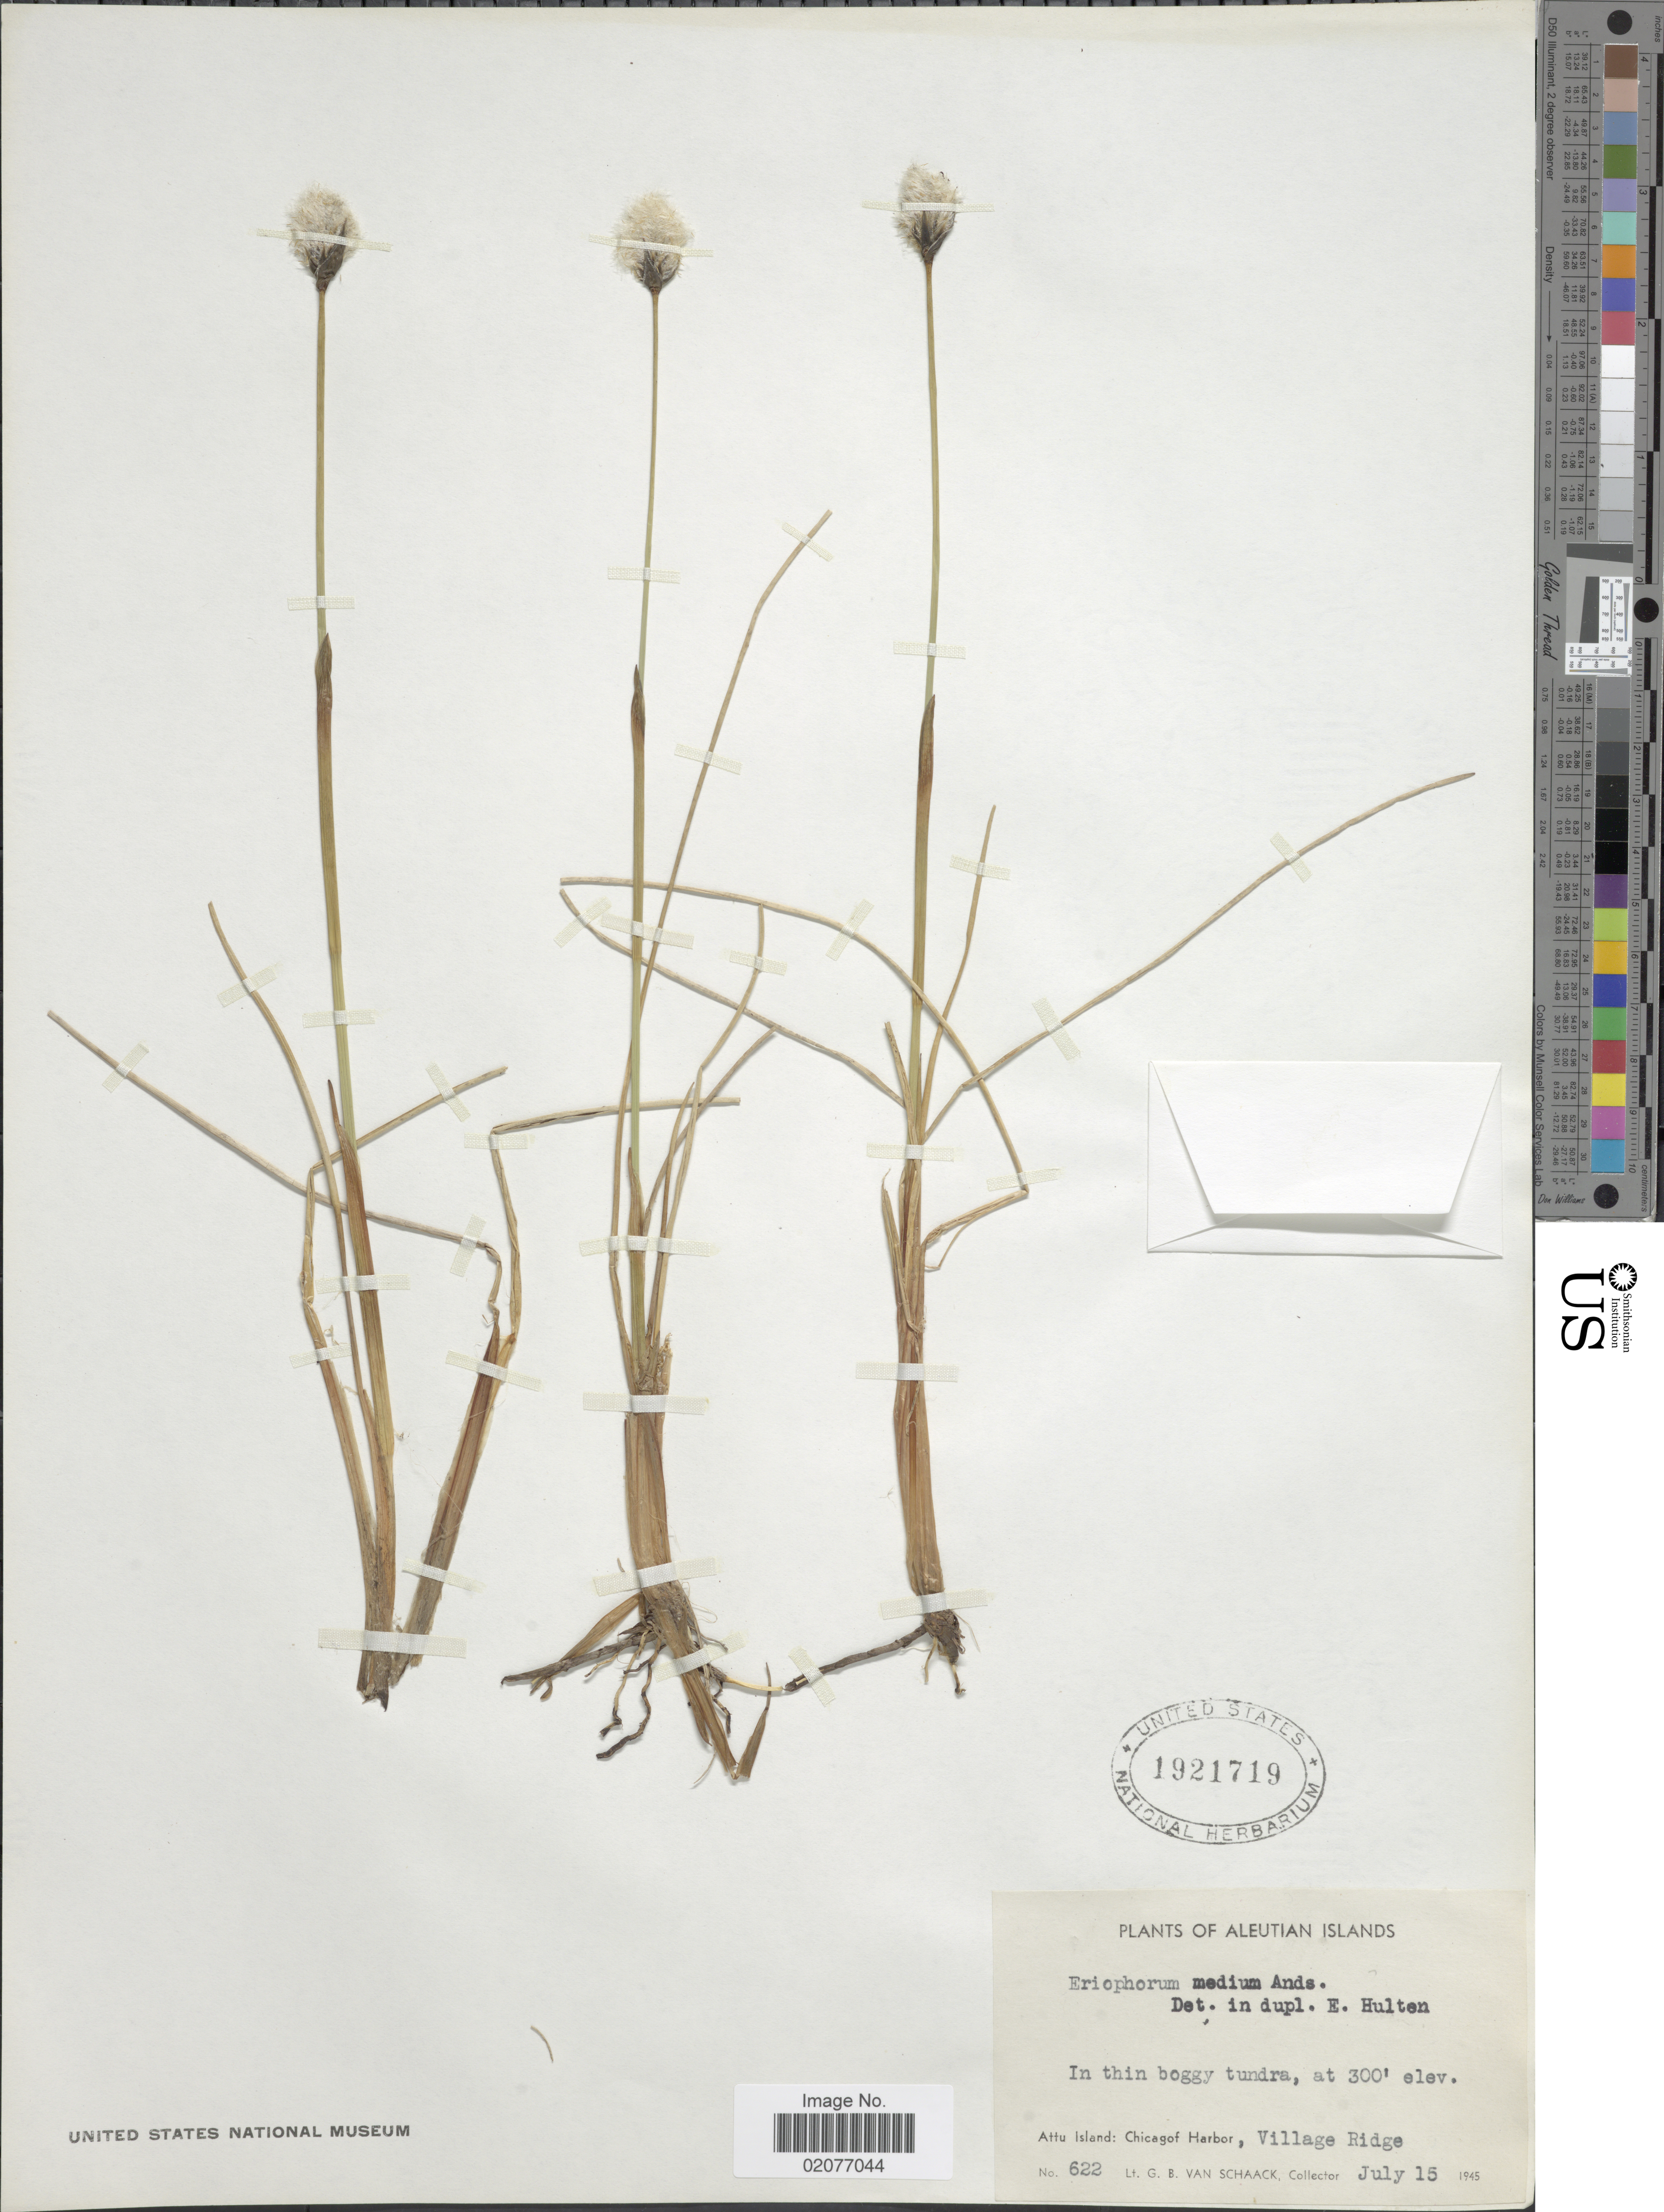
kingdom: Plantae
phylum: Tracheophyta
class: Liliopsida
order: Poales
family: Cyperaceae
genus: Eriophorum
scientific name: Eriophorum x medium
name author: Andersson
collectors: G. Van Schaak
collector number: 622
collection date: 1945-07-15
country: United States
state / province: Alaska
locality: Aleutian Islands, Attu Island: Chicagof Harbor, Village Ridge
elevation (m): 91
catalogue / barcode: US 1921719